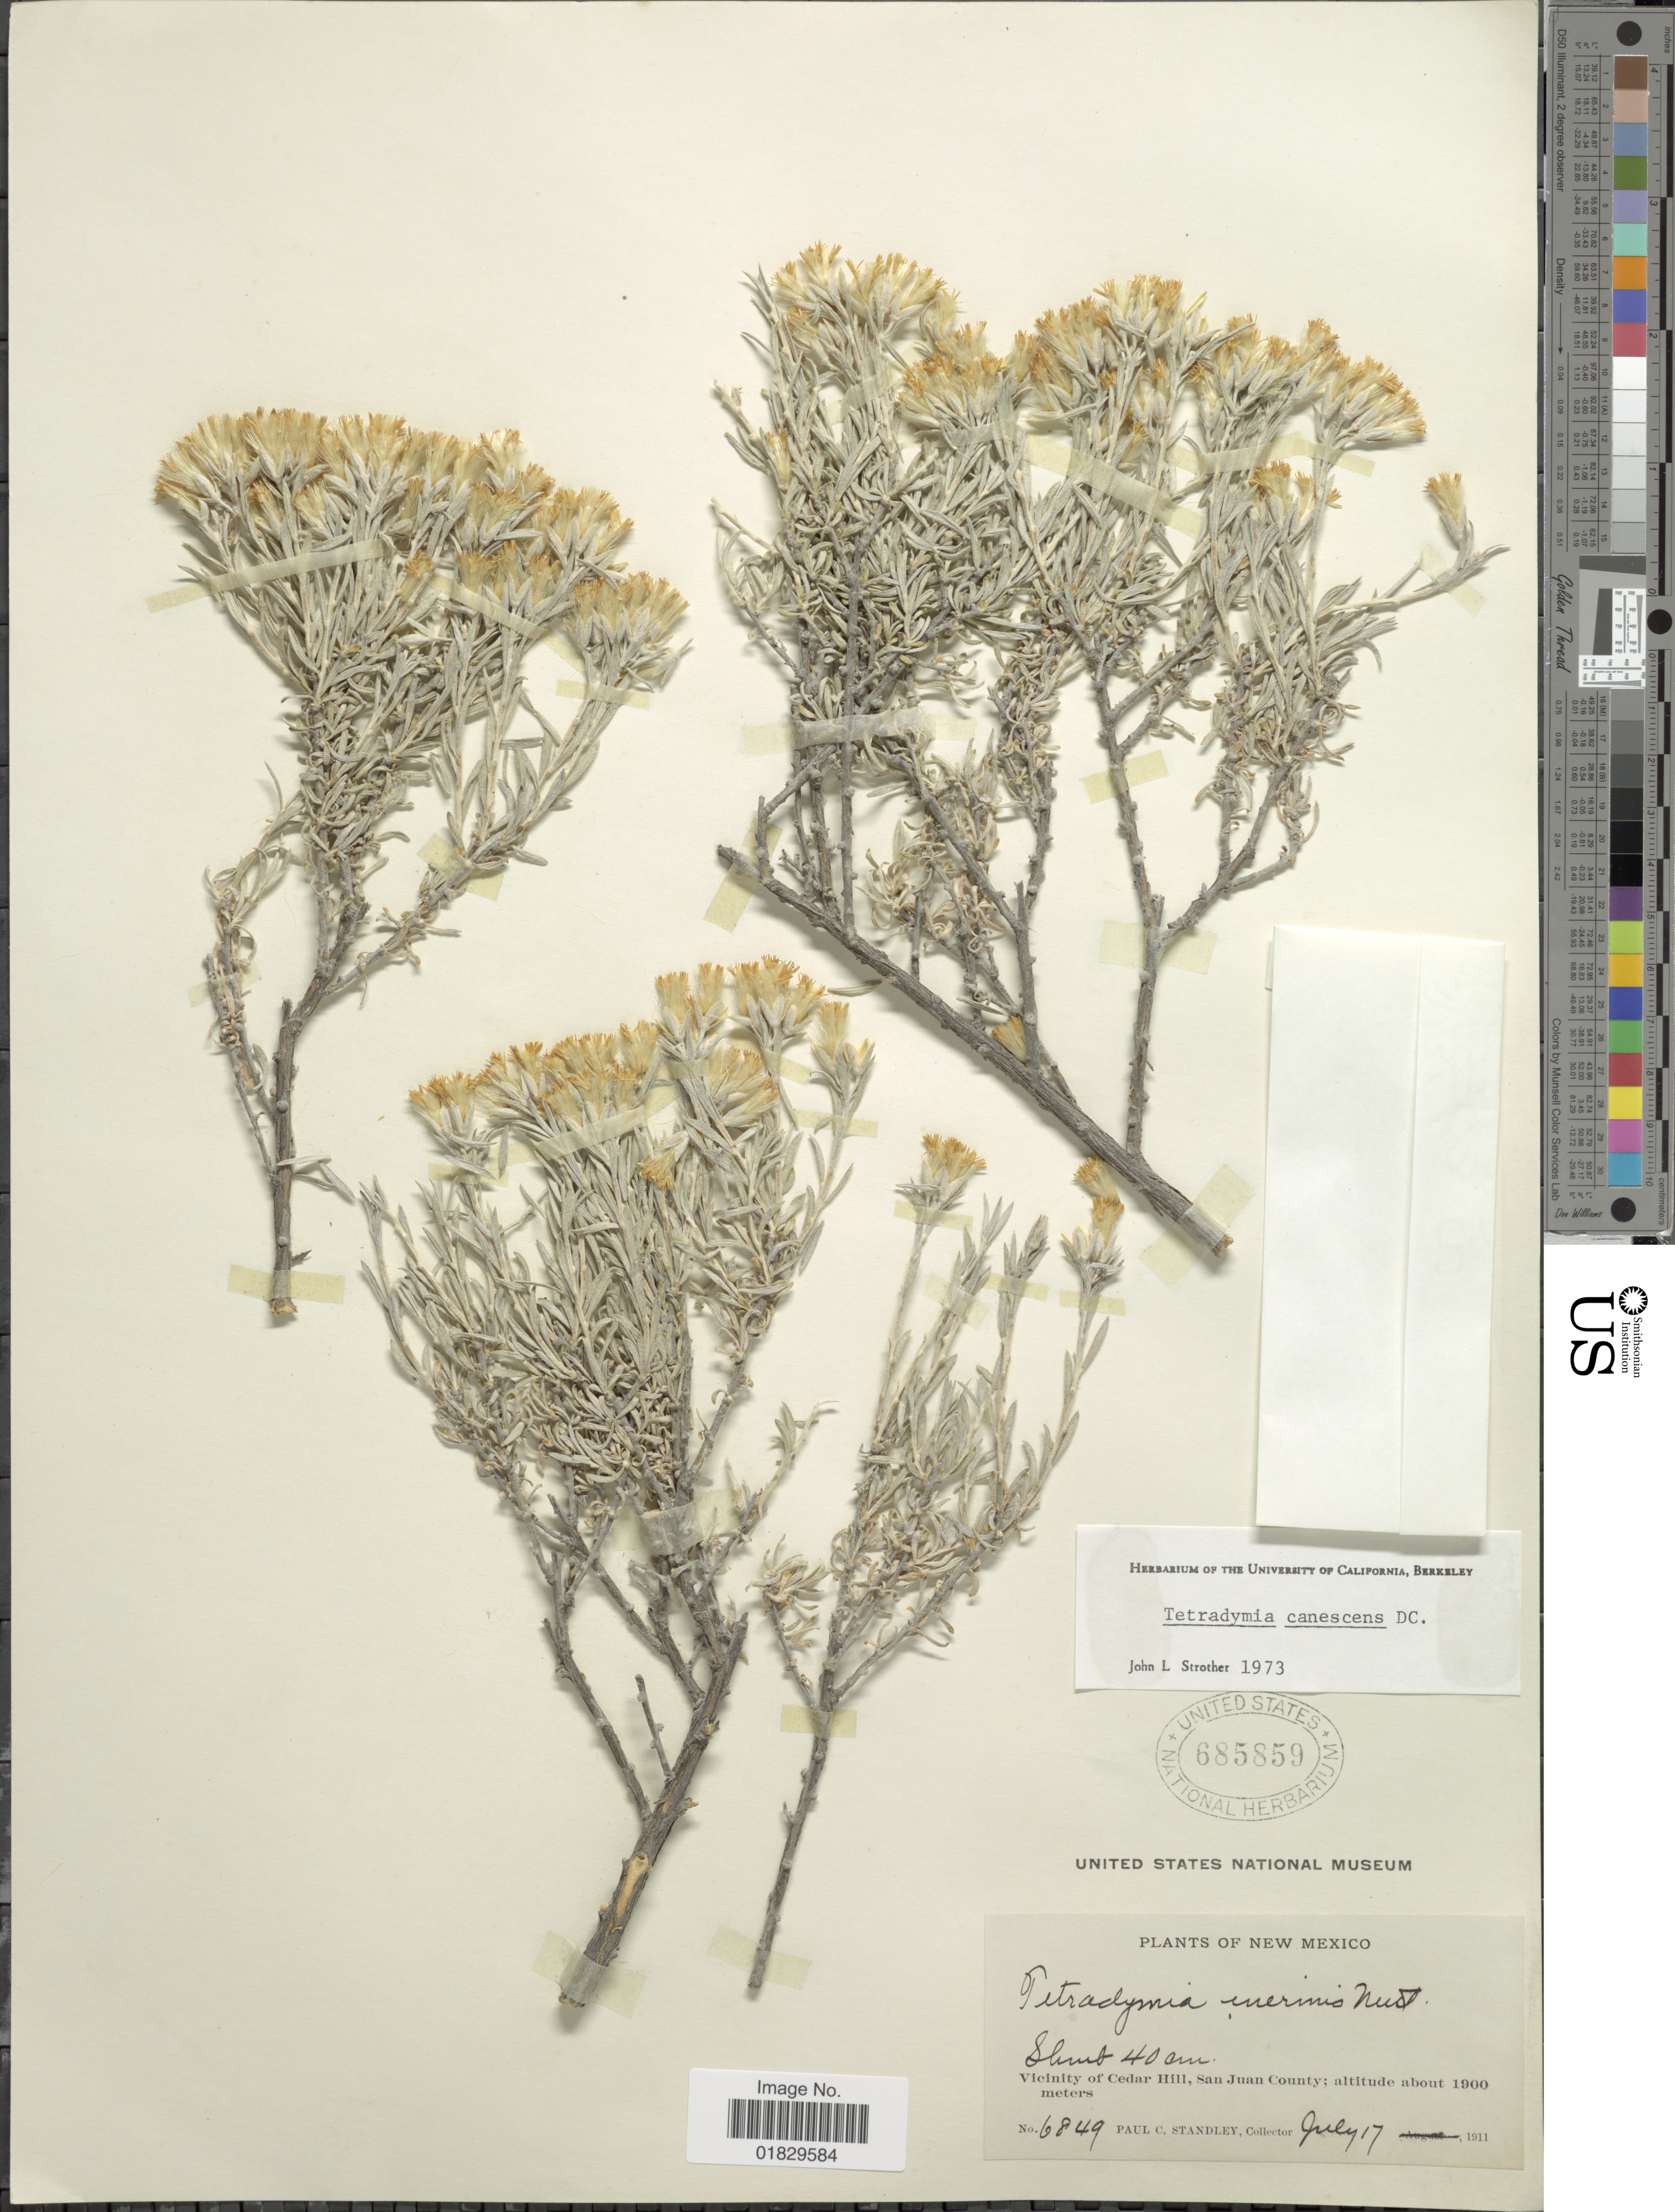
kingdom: Plantae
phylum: Tracheophyta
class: Magnoliopsida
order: Asterales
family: Asteraceae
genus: Tetradymia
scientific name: Tetradymia canescens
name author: DC.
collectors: P. C. Standley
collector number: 6849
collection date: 1911-07-17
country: United States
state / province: New Mexico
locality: Vicinity of Cedar Hill, San Juan County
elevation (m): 1900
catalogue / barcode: US 685859